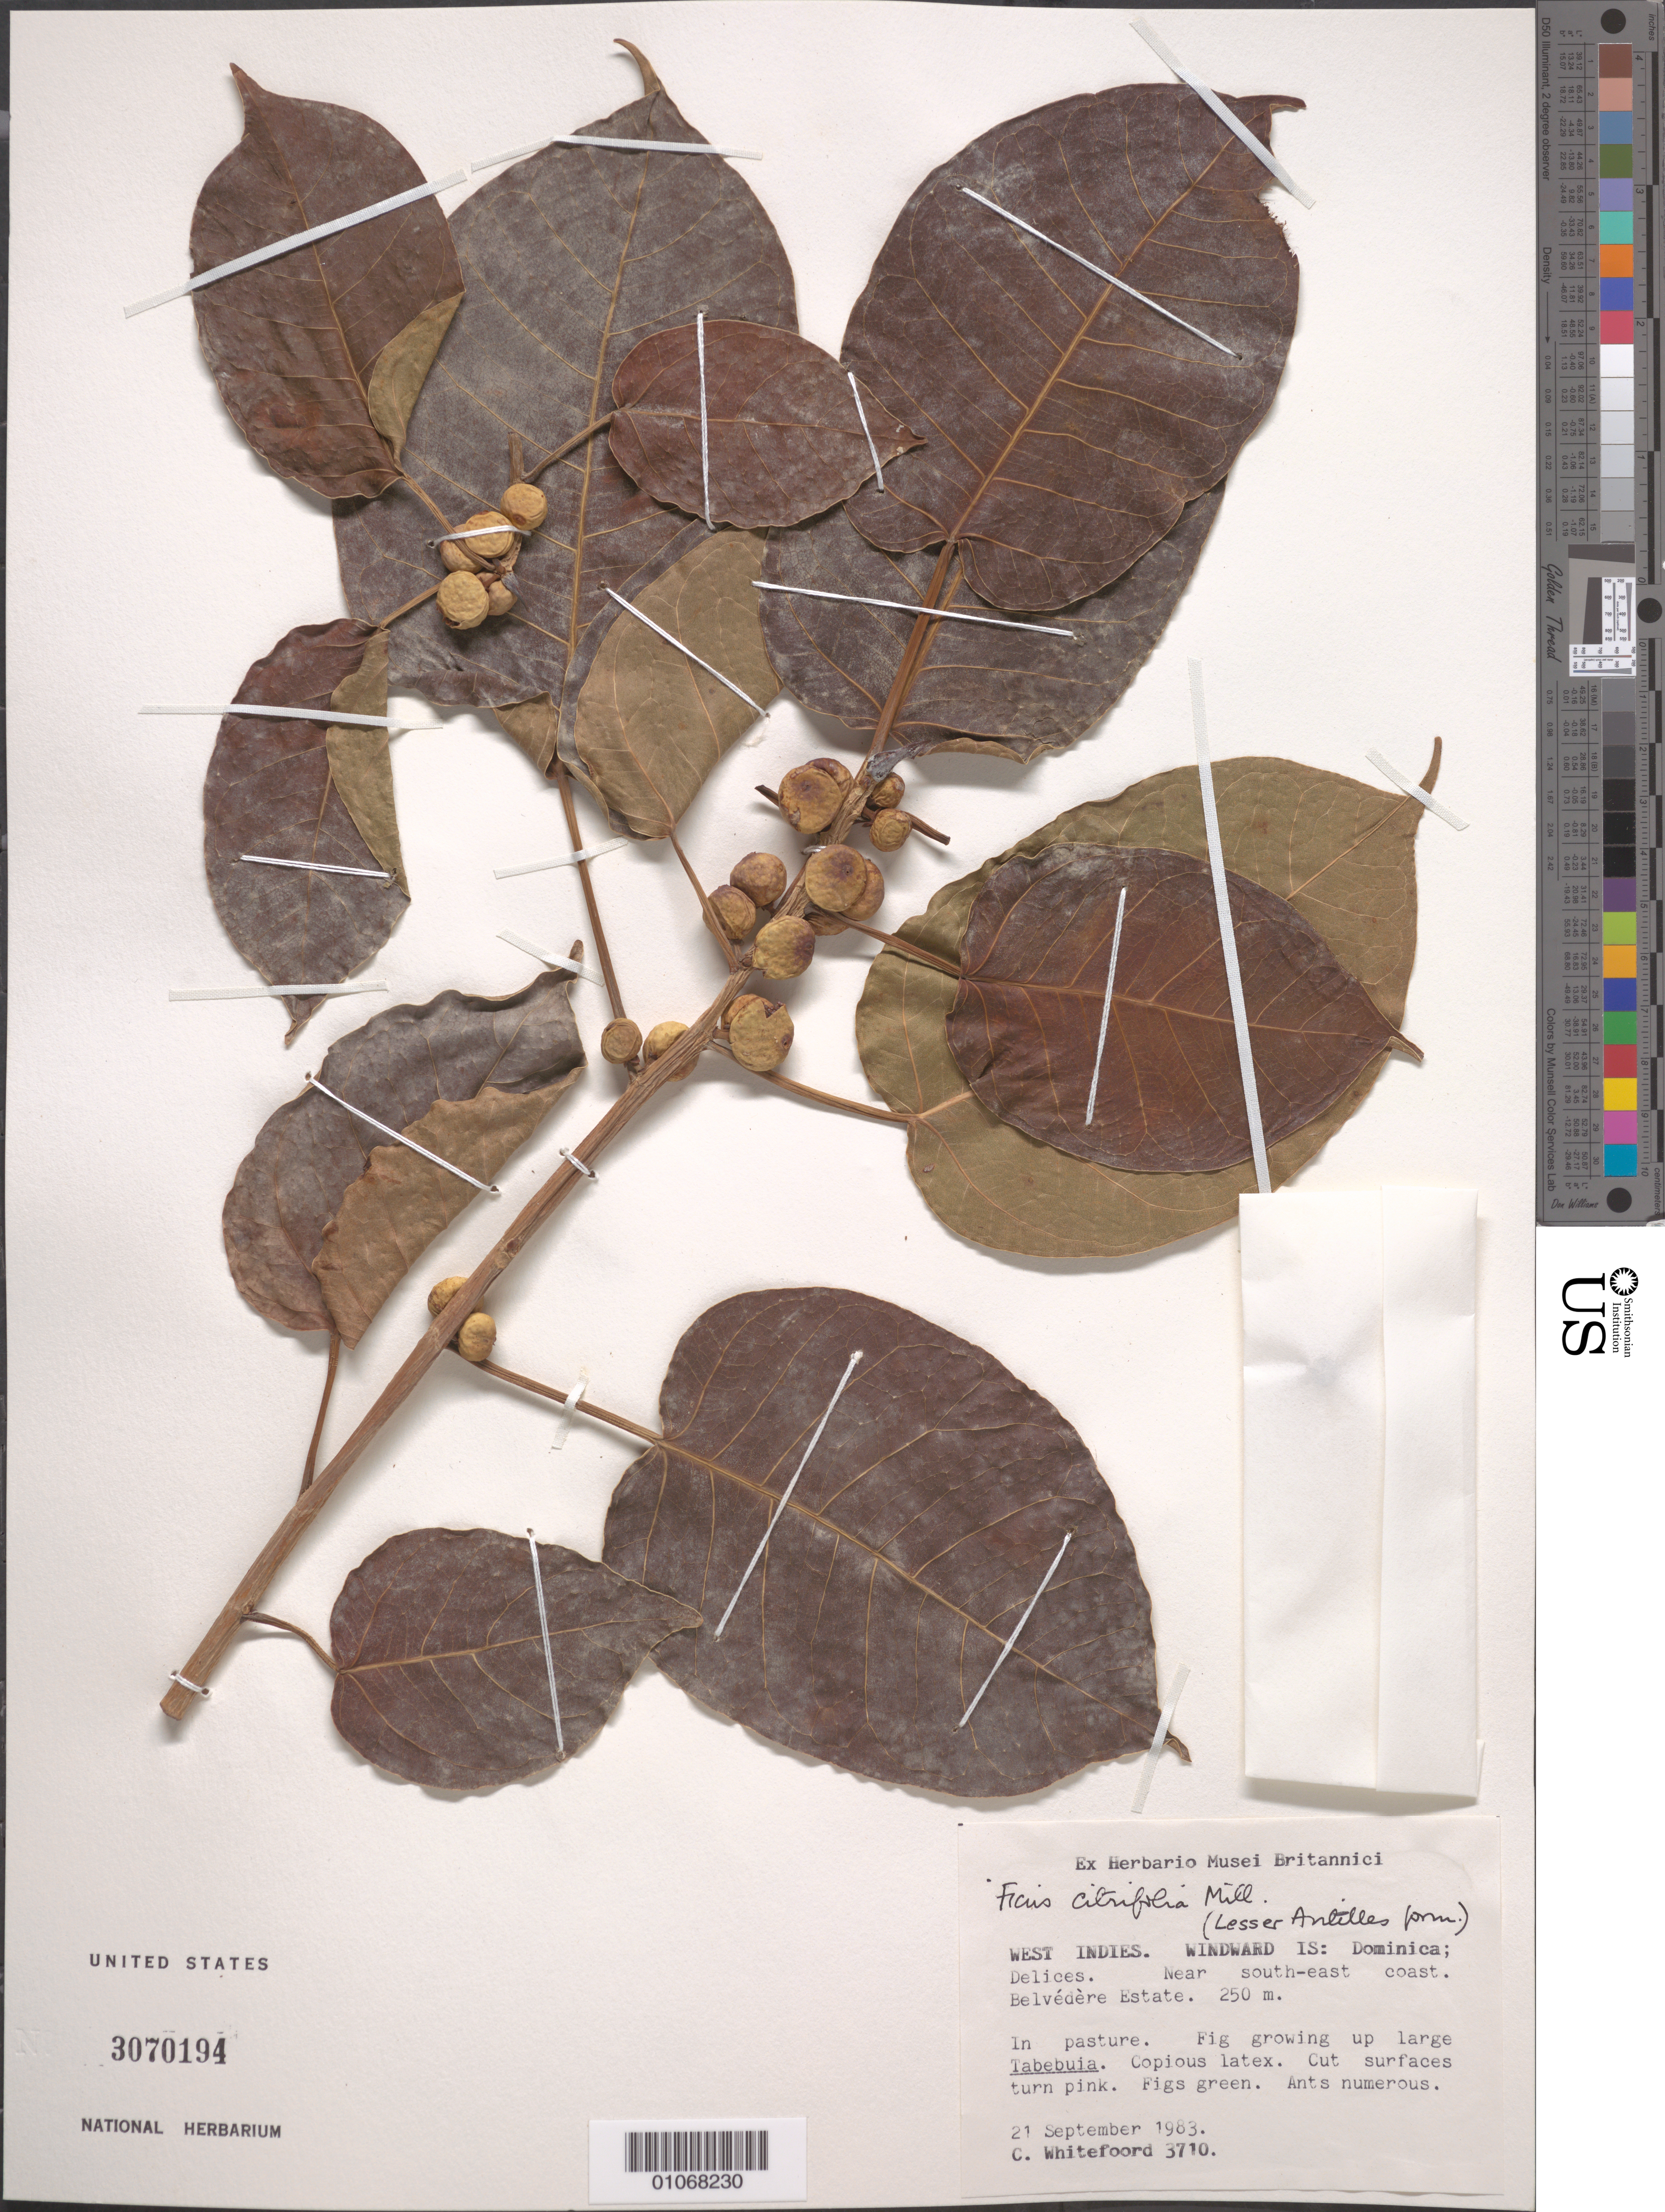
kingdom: Plantae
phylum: Tracheophyta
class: Magnoliopsida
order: Rosales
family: Moraceae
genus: Ficus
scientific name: Ficus citrifolia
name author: Mill.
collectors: C. Whitefoord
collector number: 3710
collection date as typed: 21 Sep 1983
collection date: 1983-09-21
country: Dominica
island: Dominica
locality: Windward Is: Delices. Near south-east coast. Belvedere Estate.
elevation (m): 250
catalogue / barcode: US 3070194